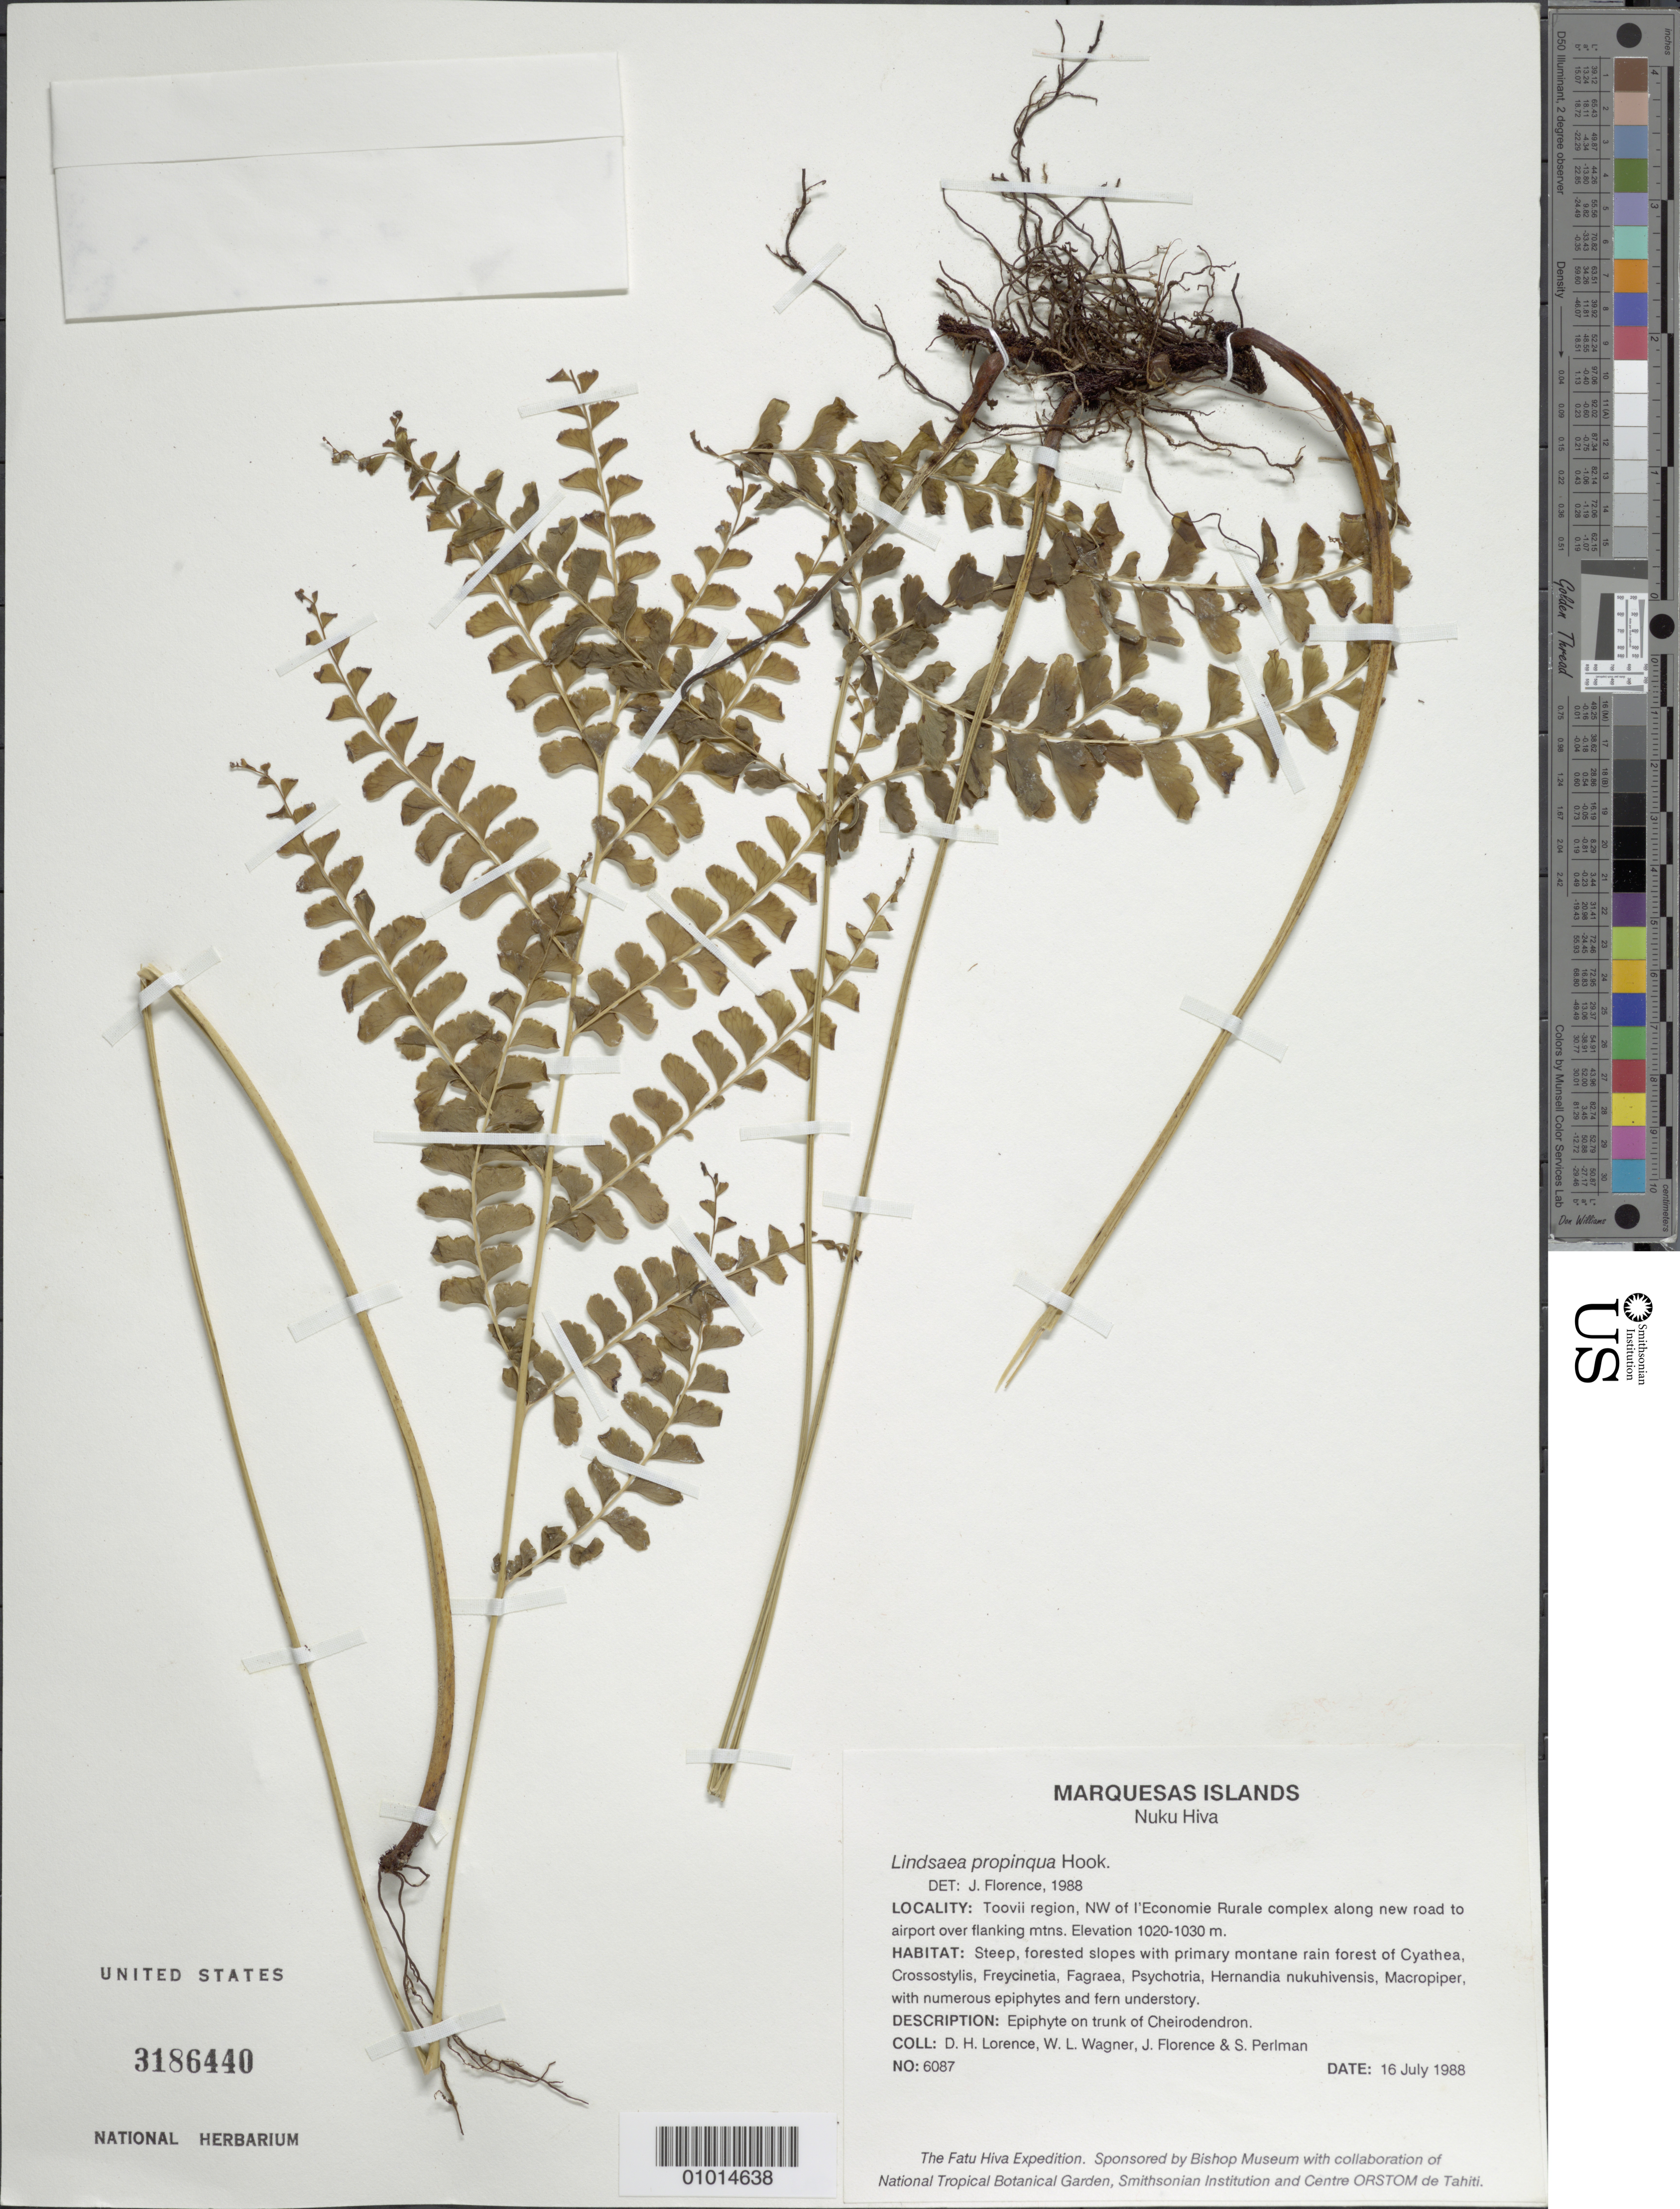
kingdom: Plantae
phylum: Tracheophyta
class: Polypodiopsida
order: Polypodiales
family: Lindsaeaceae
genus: Lindsaea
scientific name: Lindsaea propinqua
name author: Hook.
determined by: Wood, Kenneth R.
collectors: D. Lorence, W. L. Wagner, J. Florence & S. P. Perlman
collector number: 6087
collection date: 1988-07-16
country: French Polynesia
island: Nuku Hiva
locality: Toovii region, NW of l'Economie Rurale complex along new road to airport over flanking mountains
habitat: Steep, forested slopes with primary montane rain forest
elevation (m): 1020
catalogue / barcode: US 3186440